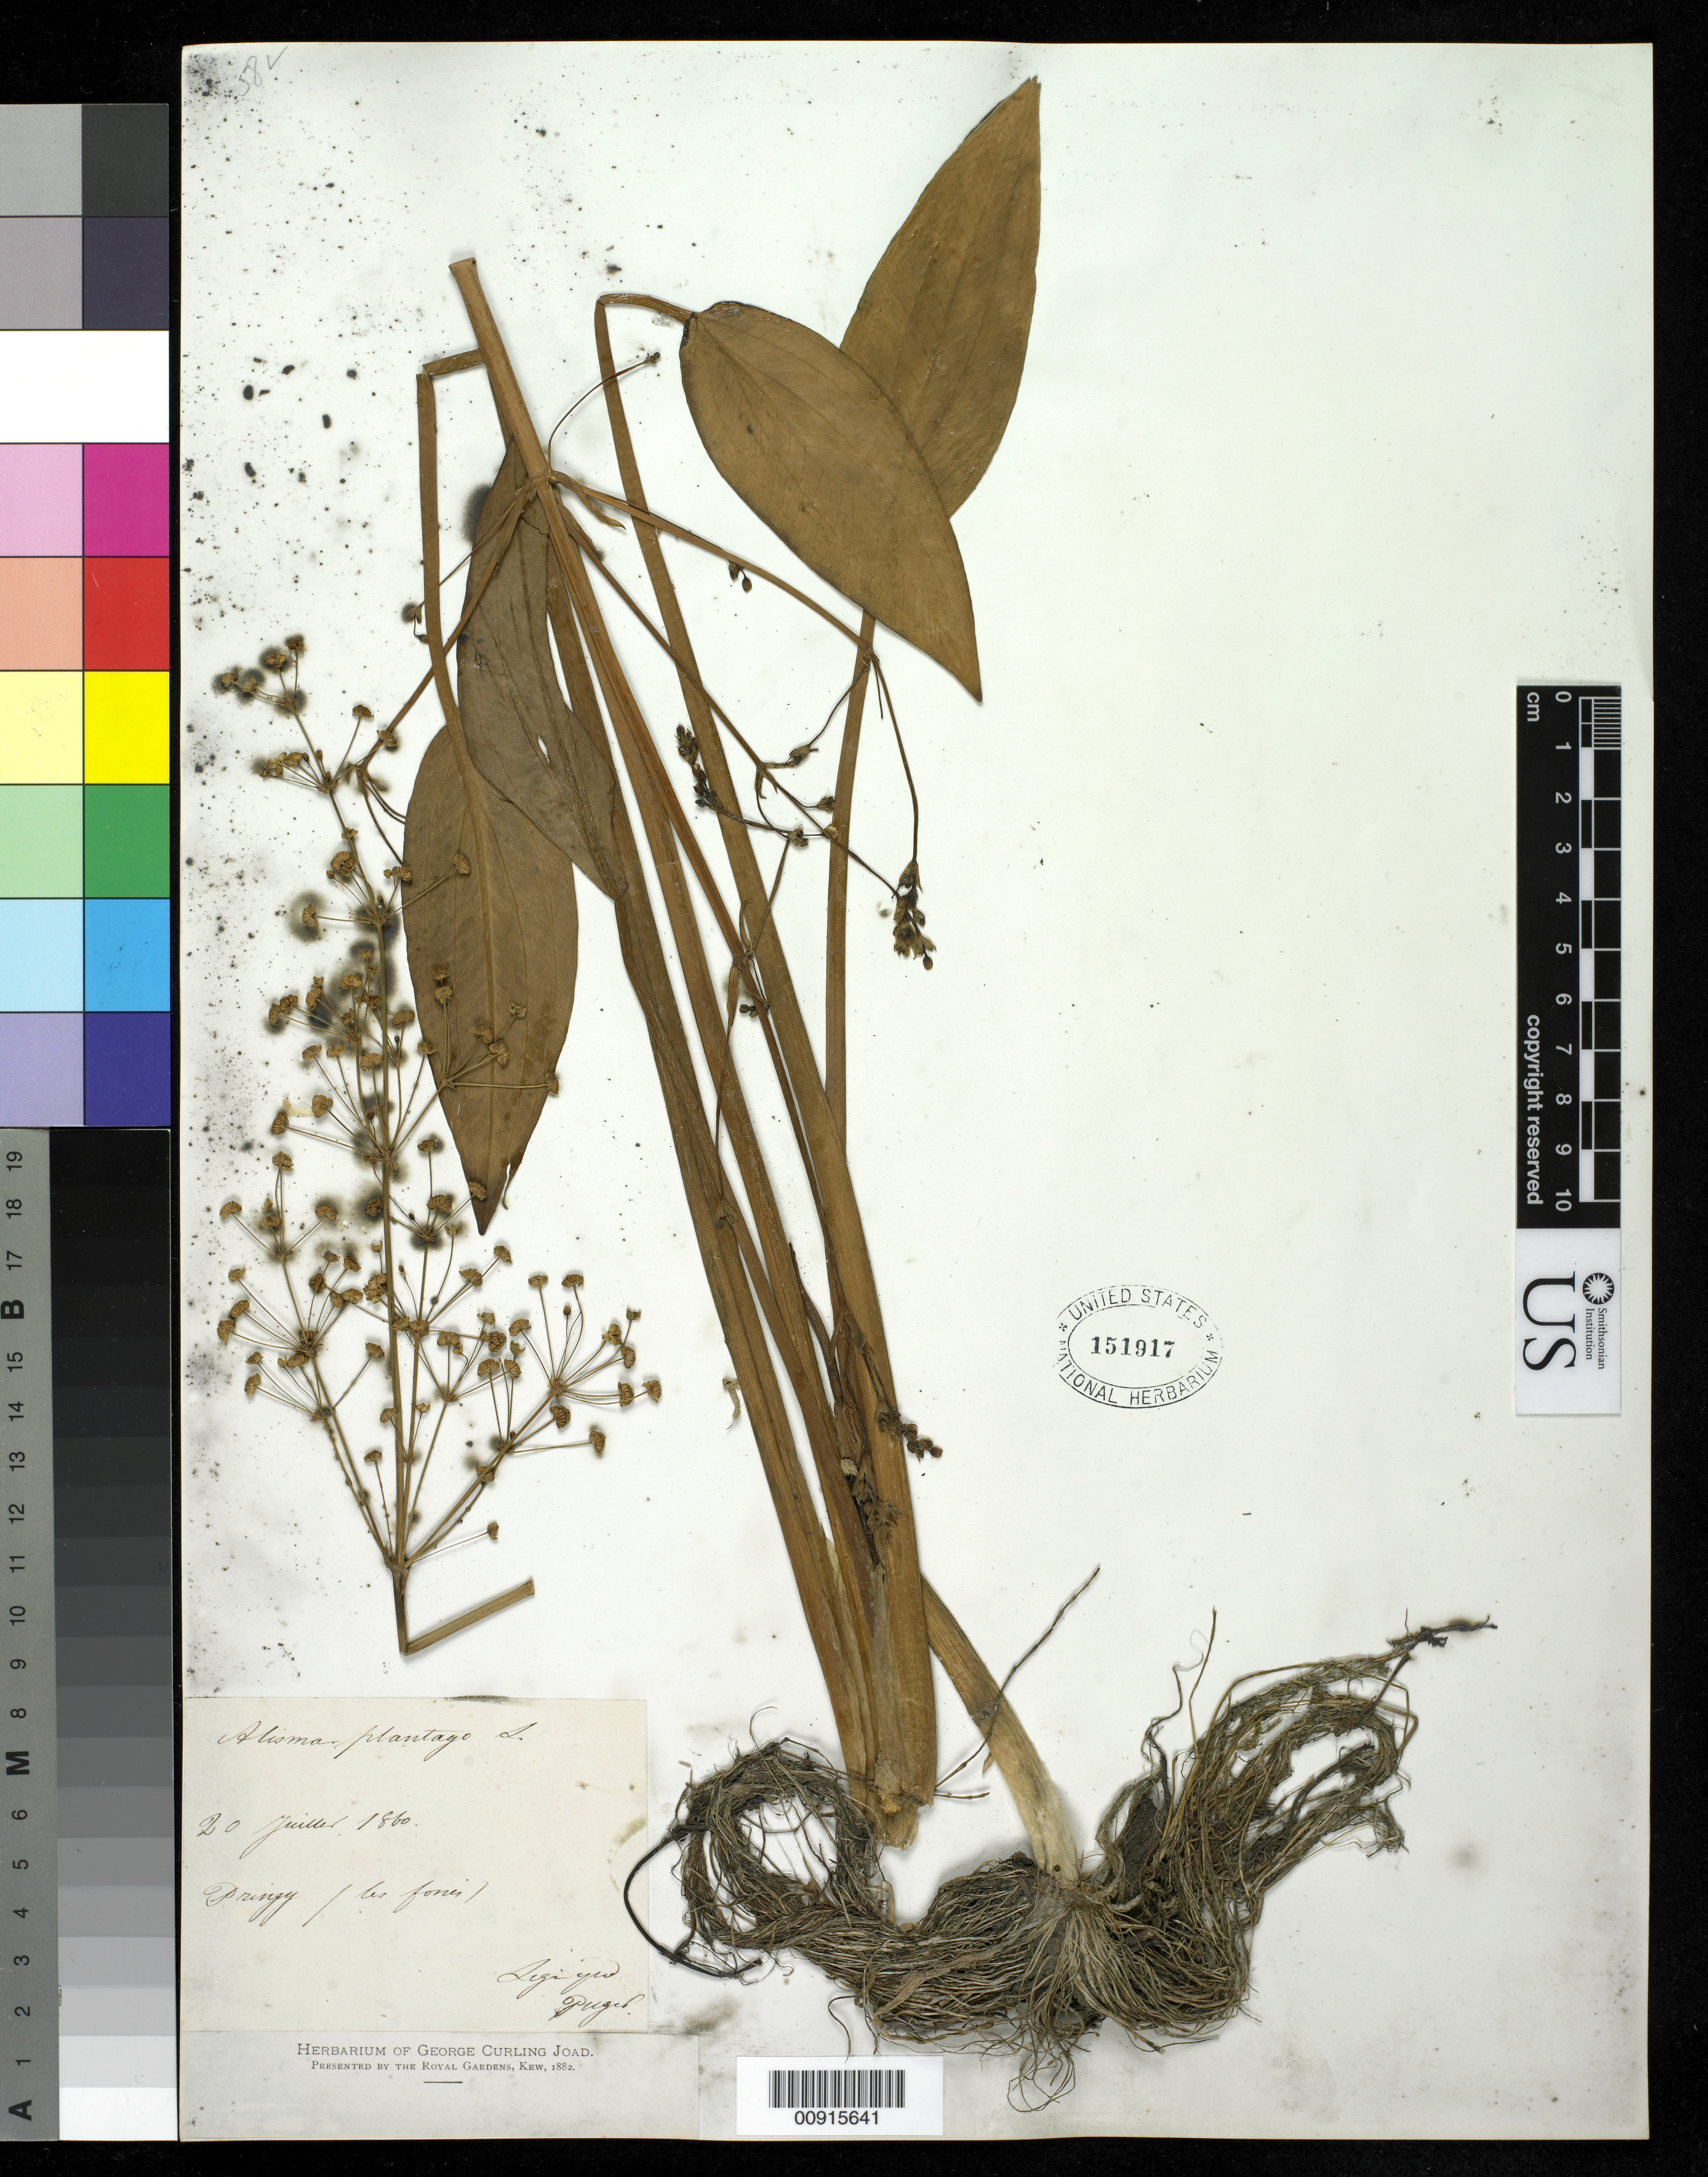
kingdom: Plantae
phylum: Tracheophyta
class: Liliopsida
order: Alismatales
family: Alismataceae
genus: Alisma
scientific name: Alisma plantago-aquatica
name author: L.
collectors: F. Puget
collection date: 1860-07-20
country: France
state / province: Île-de-France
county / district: Seine-et-Marne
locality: Pringy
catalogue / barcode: US 151917